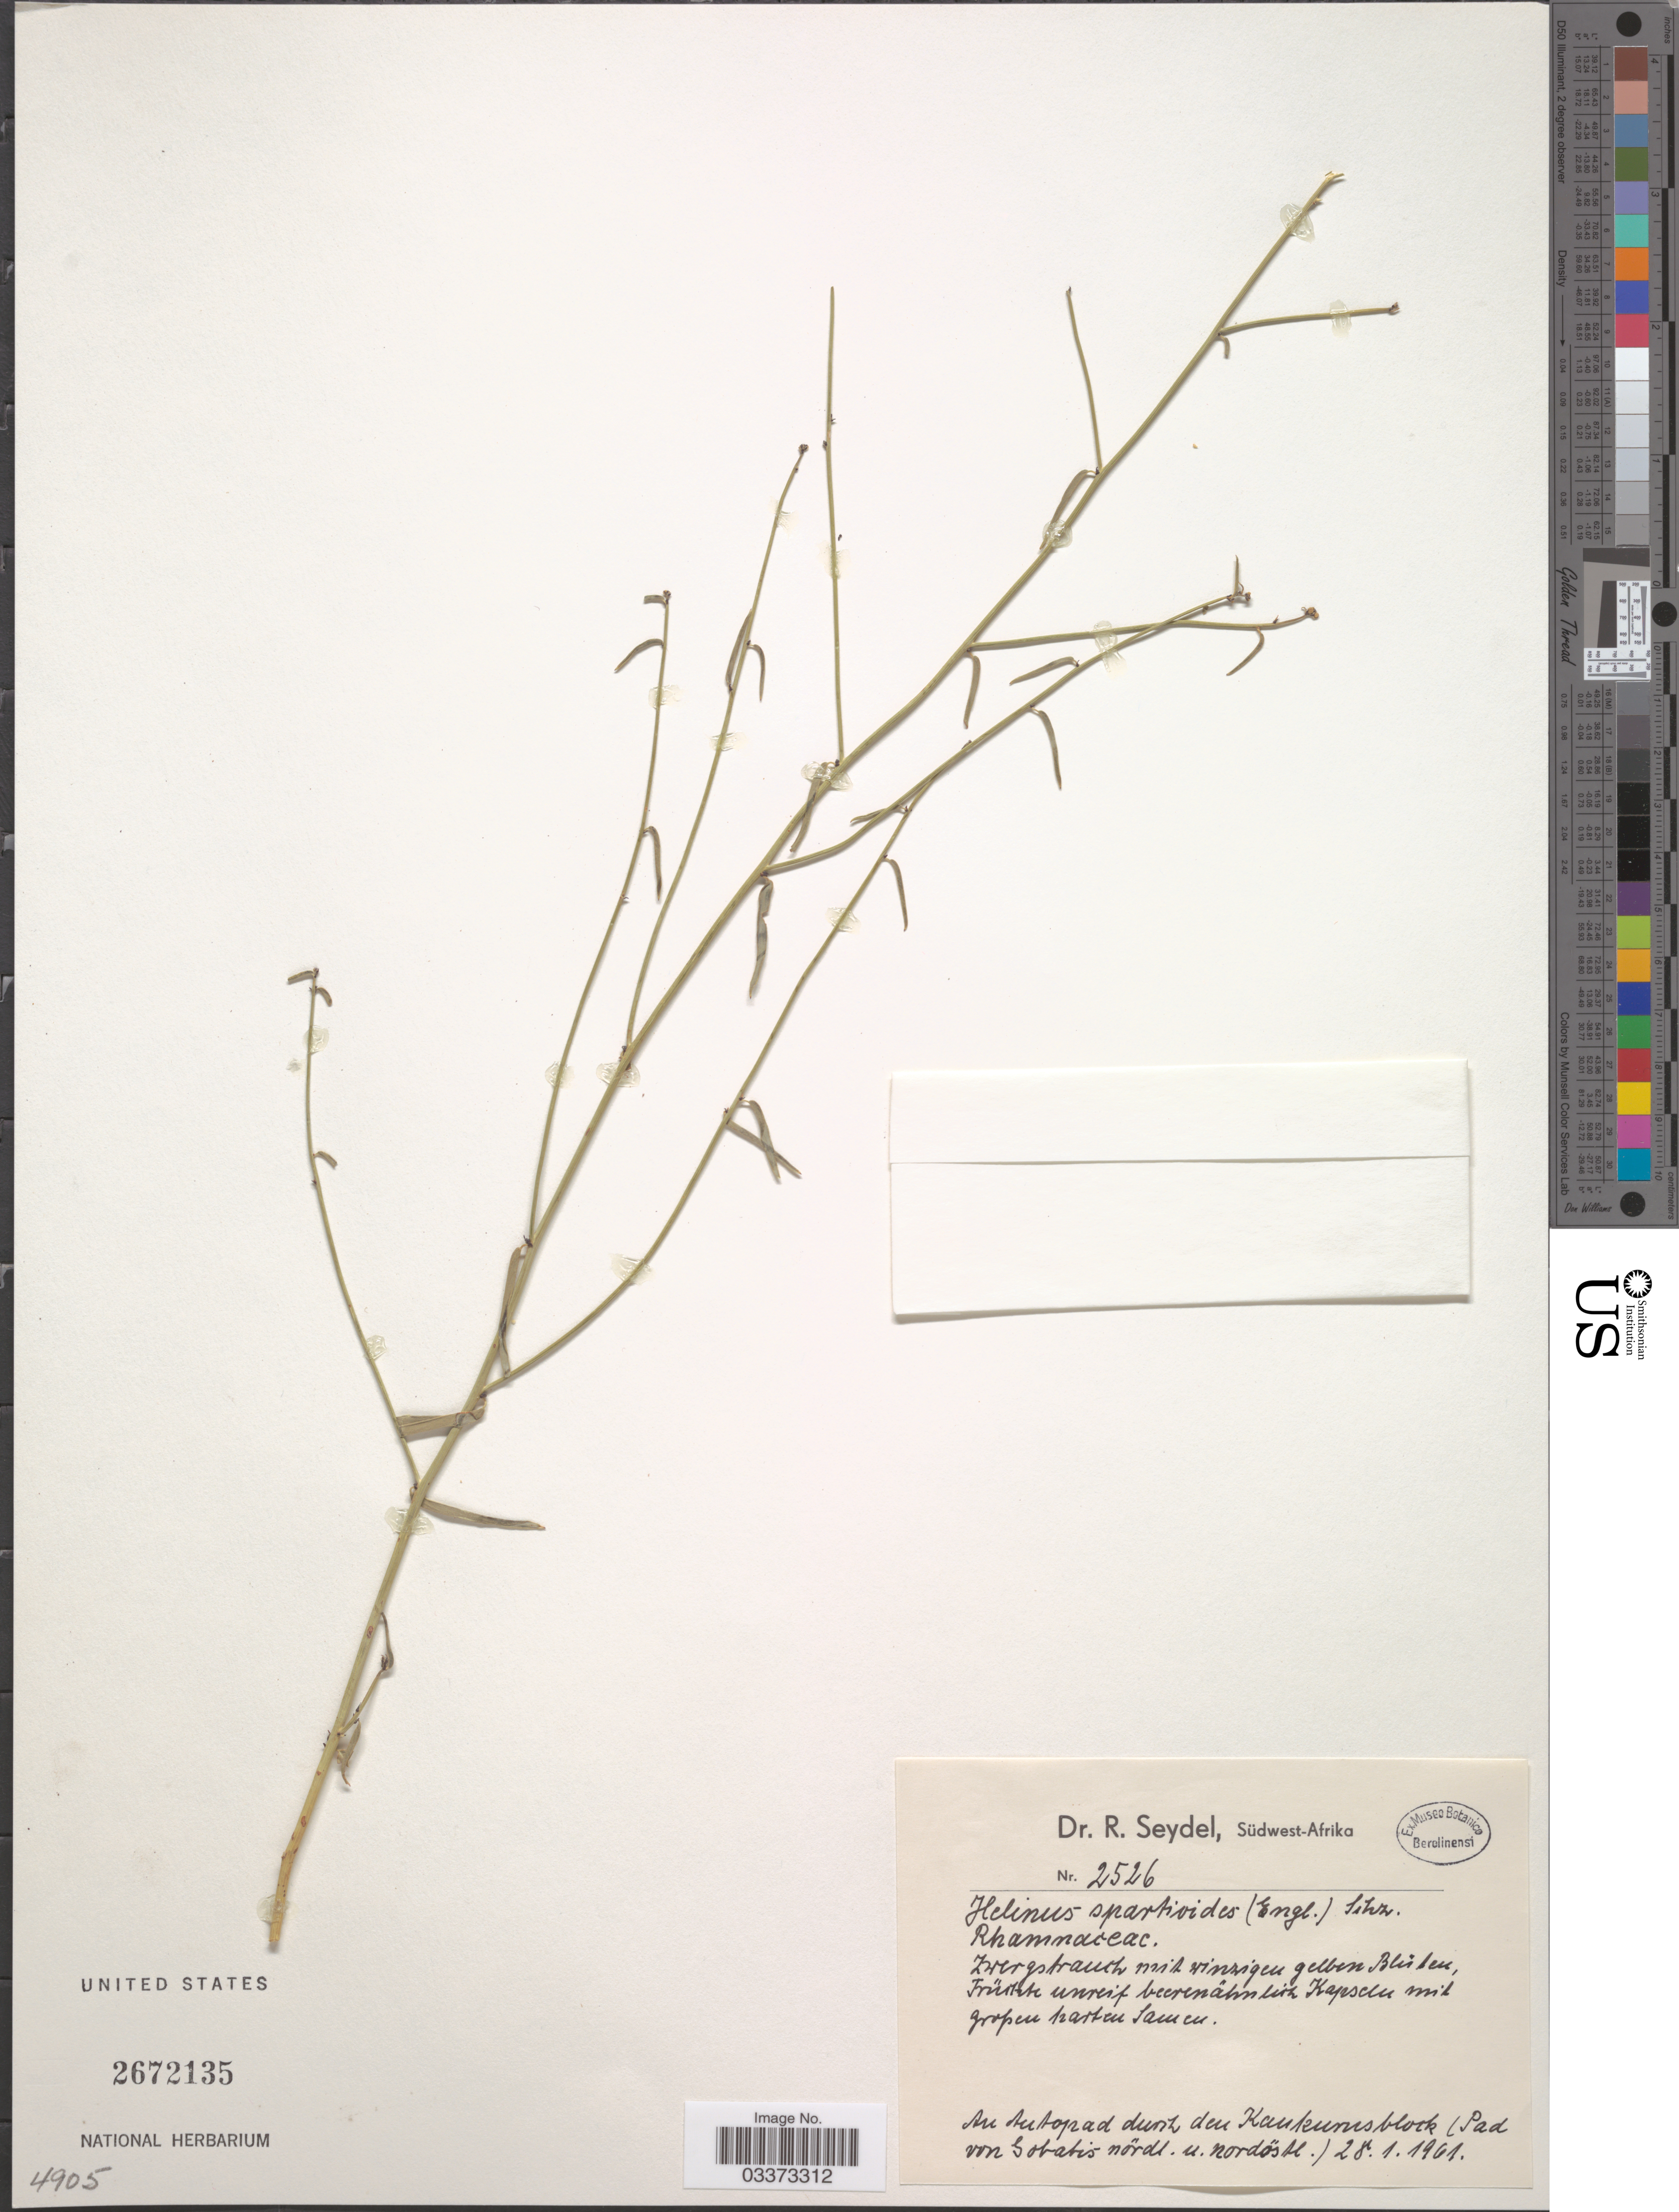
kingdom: Plantae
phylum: Tracheophyta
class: Magnoliopsida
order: Rosales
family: Rhamnaceae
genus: Helinus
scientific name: Helinus spartioides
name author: (Engl.) Schinz ex Engl.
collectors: R. Seydel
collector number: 2526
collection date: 1961-01-28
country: Namibia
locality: Südwest-Afrika. Au Autopad dunz deu Kaukunesblock (Pad von Gobatis nördl. u. nordösl).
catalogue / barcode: US 2672135